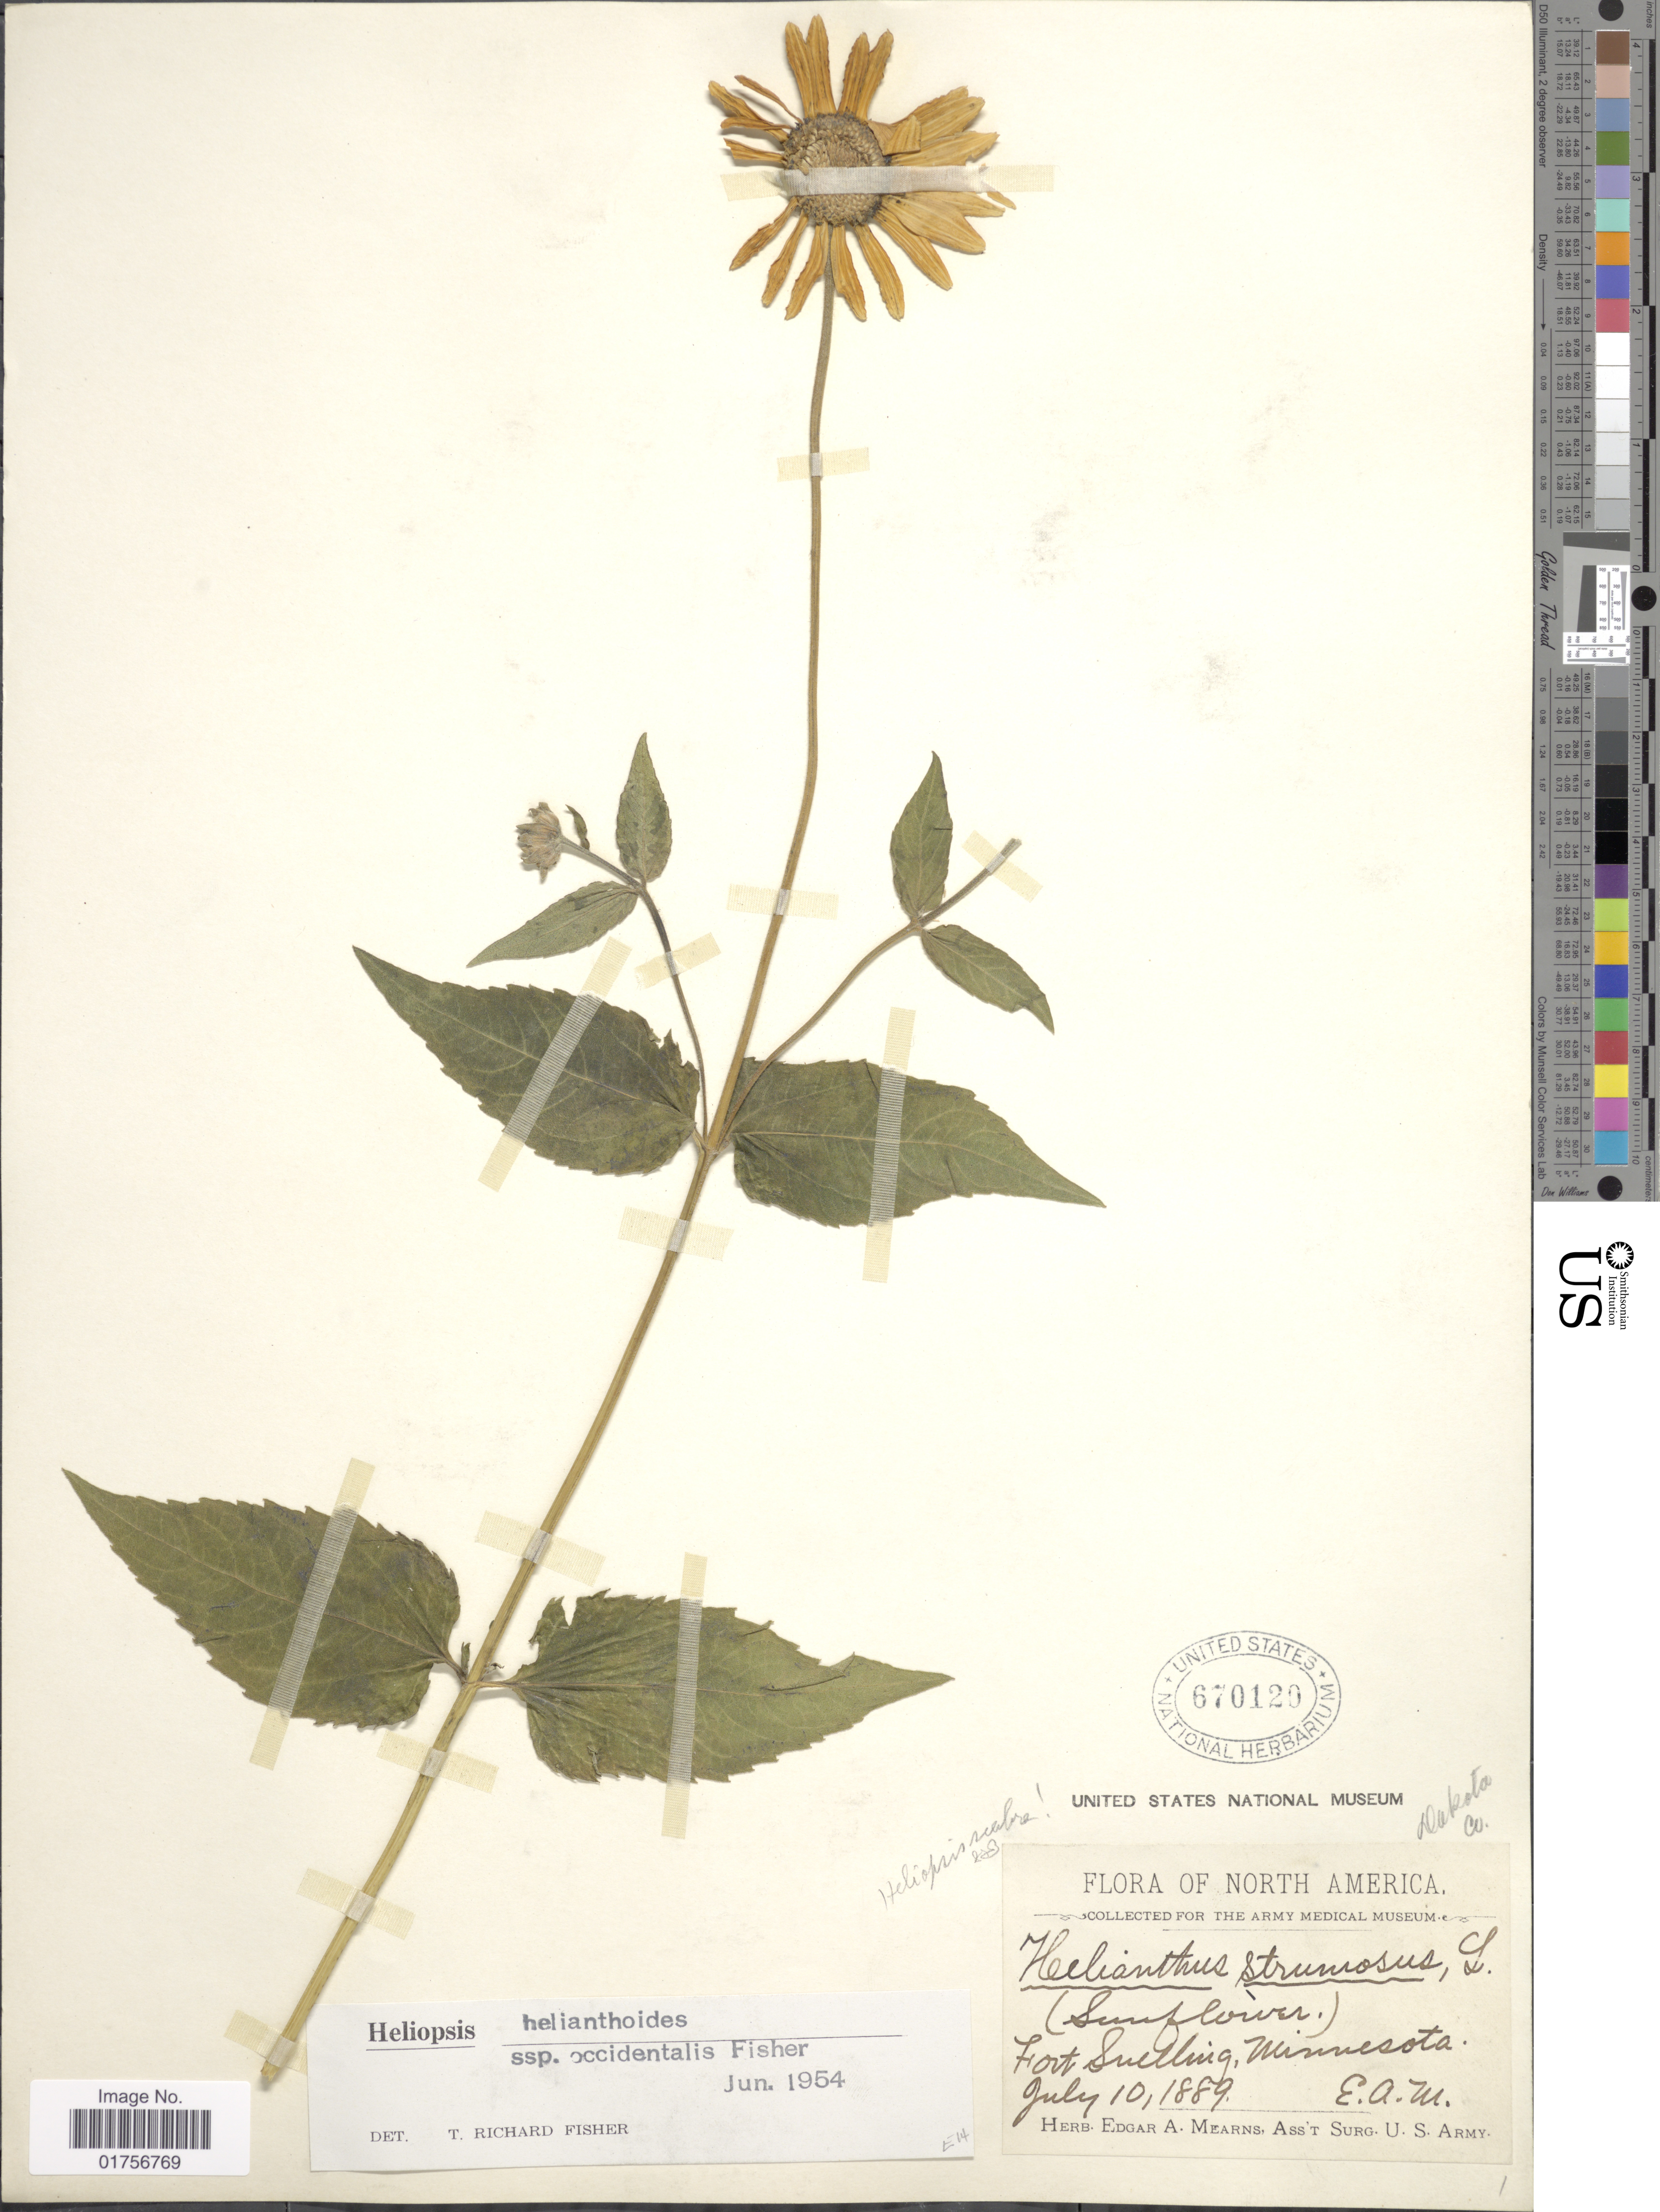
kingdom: Plantae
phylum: Tracheophyta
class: Magnoliopsida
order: Asterales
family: Asteraceae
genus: Heliopsis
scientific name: Heliopsis helianthoides subsp. occidentalis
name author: T.R. Fisher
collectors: E. A. Mearns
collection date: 1889-07-10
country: United States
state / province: Minnesota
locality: Fort Snelling, Minnesota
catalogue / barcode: US 670120